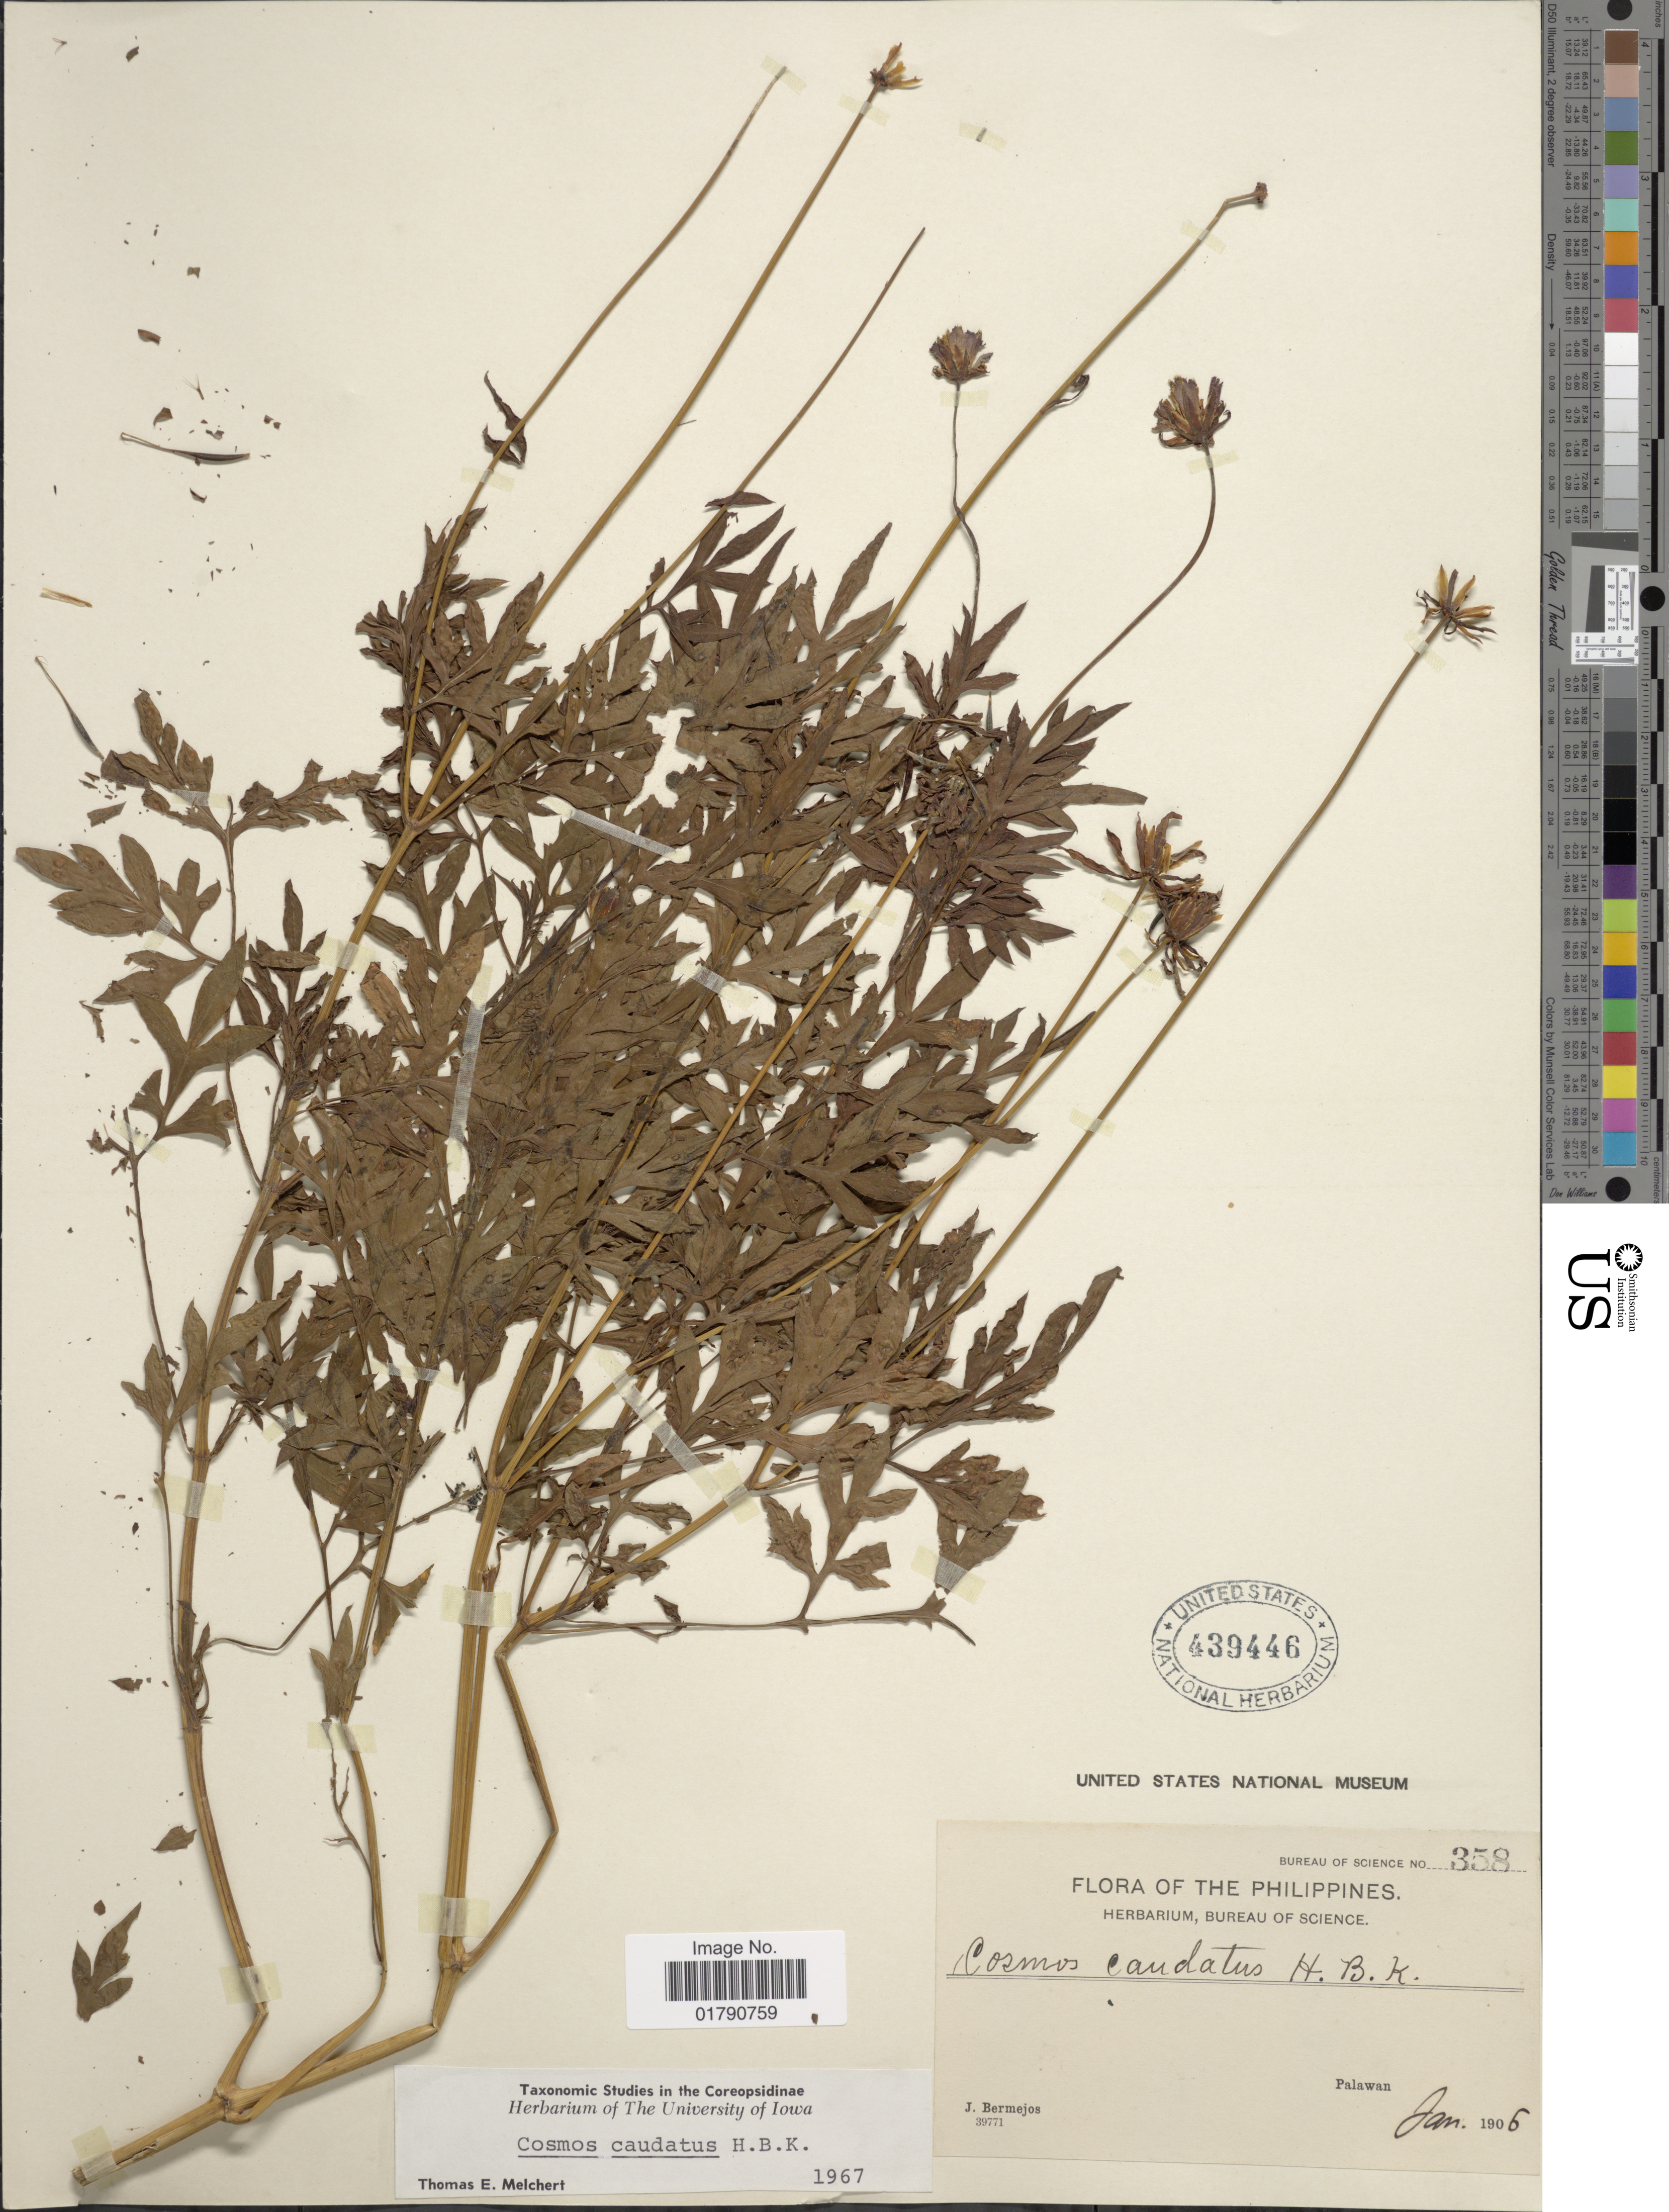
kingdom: Plantae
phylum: Tracheophyta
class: Magnoliopsida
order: Asterales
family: Asteraceae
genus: Cosmos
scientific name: Cosmos caudatus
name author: Kunth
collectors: J. Bermejos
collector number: Bureau of Science 358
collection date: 1906-01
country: Philippines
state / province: Mimaropa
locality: Palawan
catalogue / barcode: US 439446